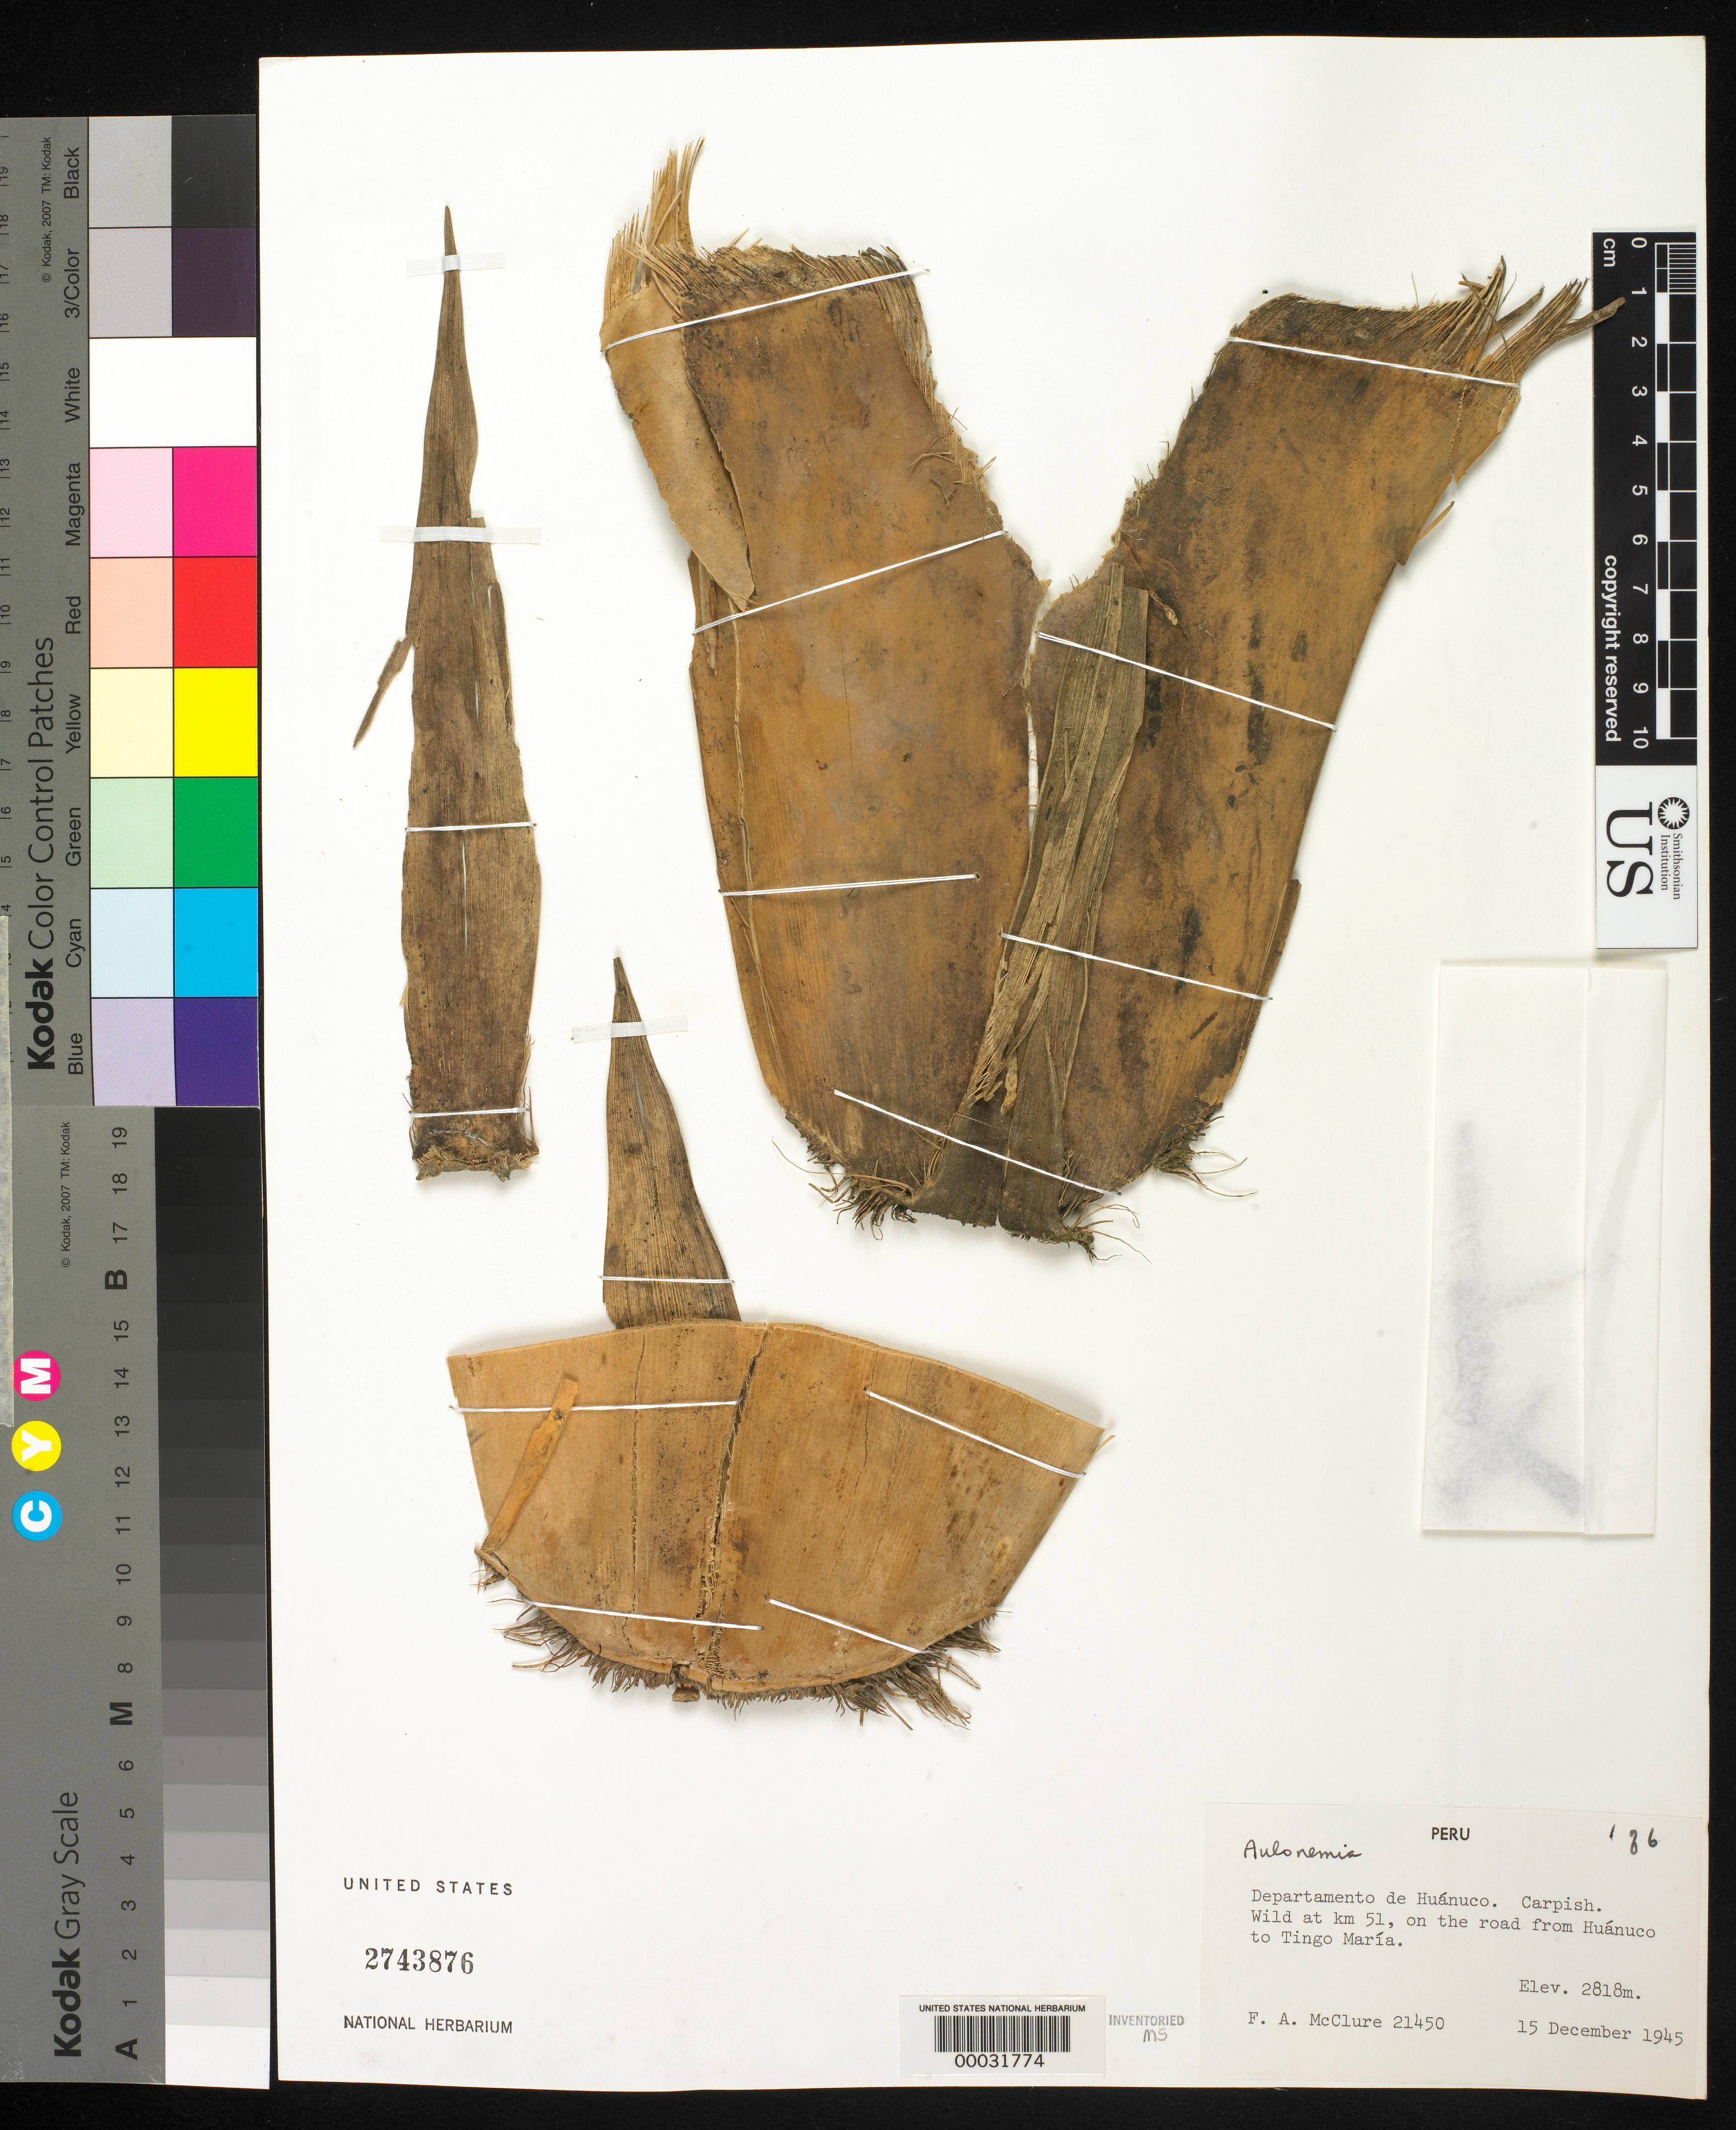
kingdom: Plantae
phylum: Tracheophyta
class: Liliopsida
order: Poales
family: Poaceae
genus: Aulonemia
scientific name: Aulonemia hirtula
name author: (Pilg.) McClure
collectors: F. A. McClure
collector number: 21450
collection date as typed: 15 Dec 1945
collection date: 1945-12-15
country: Peru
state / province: Huánuco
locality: Carpish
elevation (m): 2818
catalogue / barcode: US 2743876